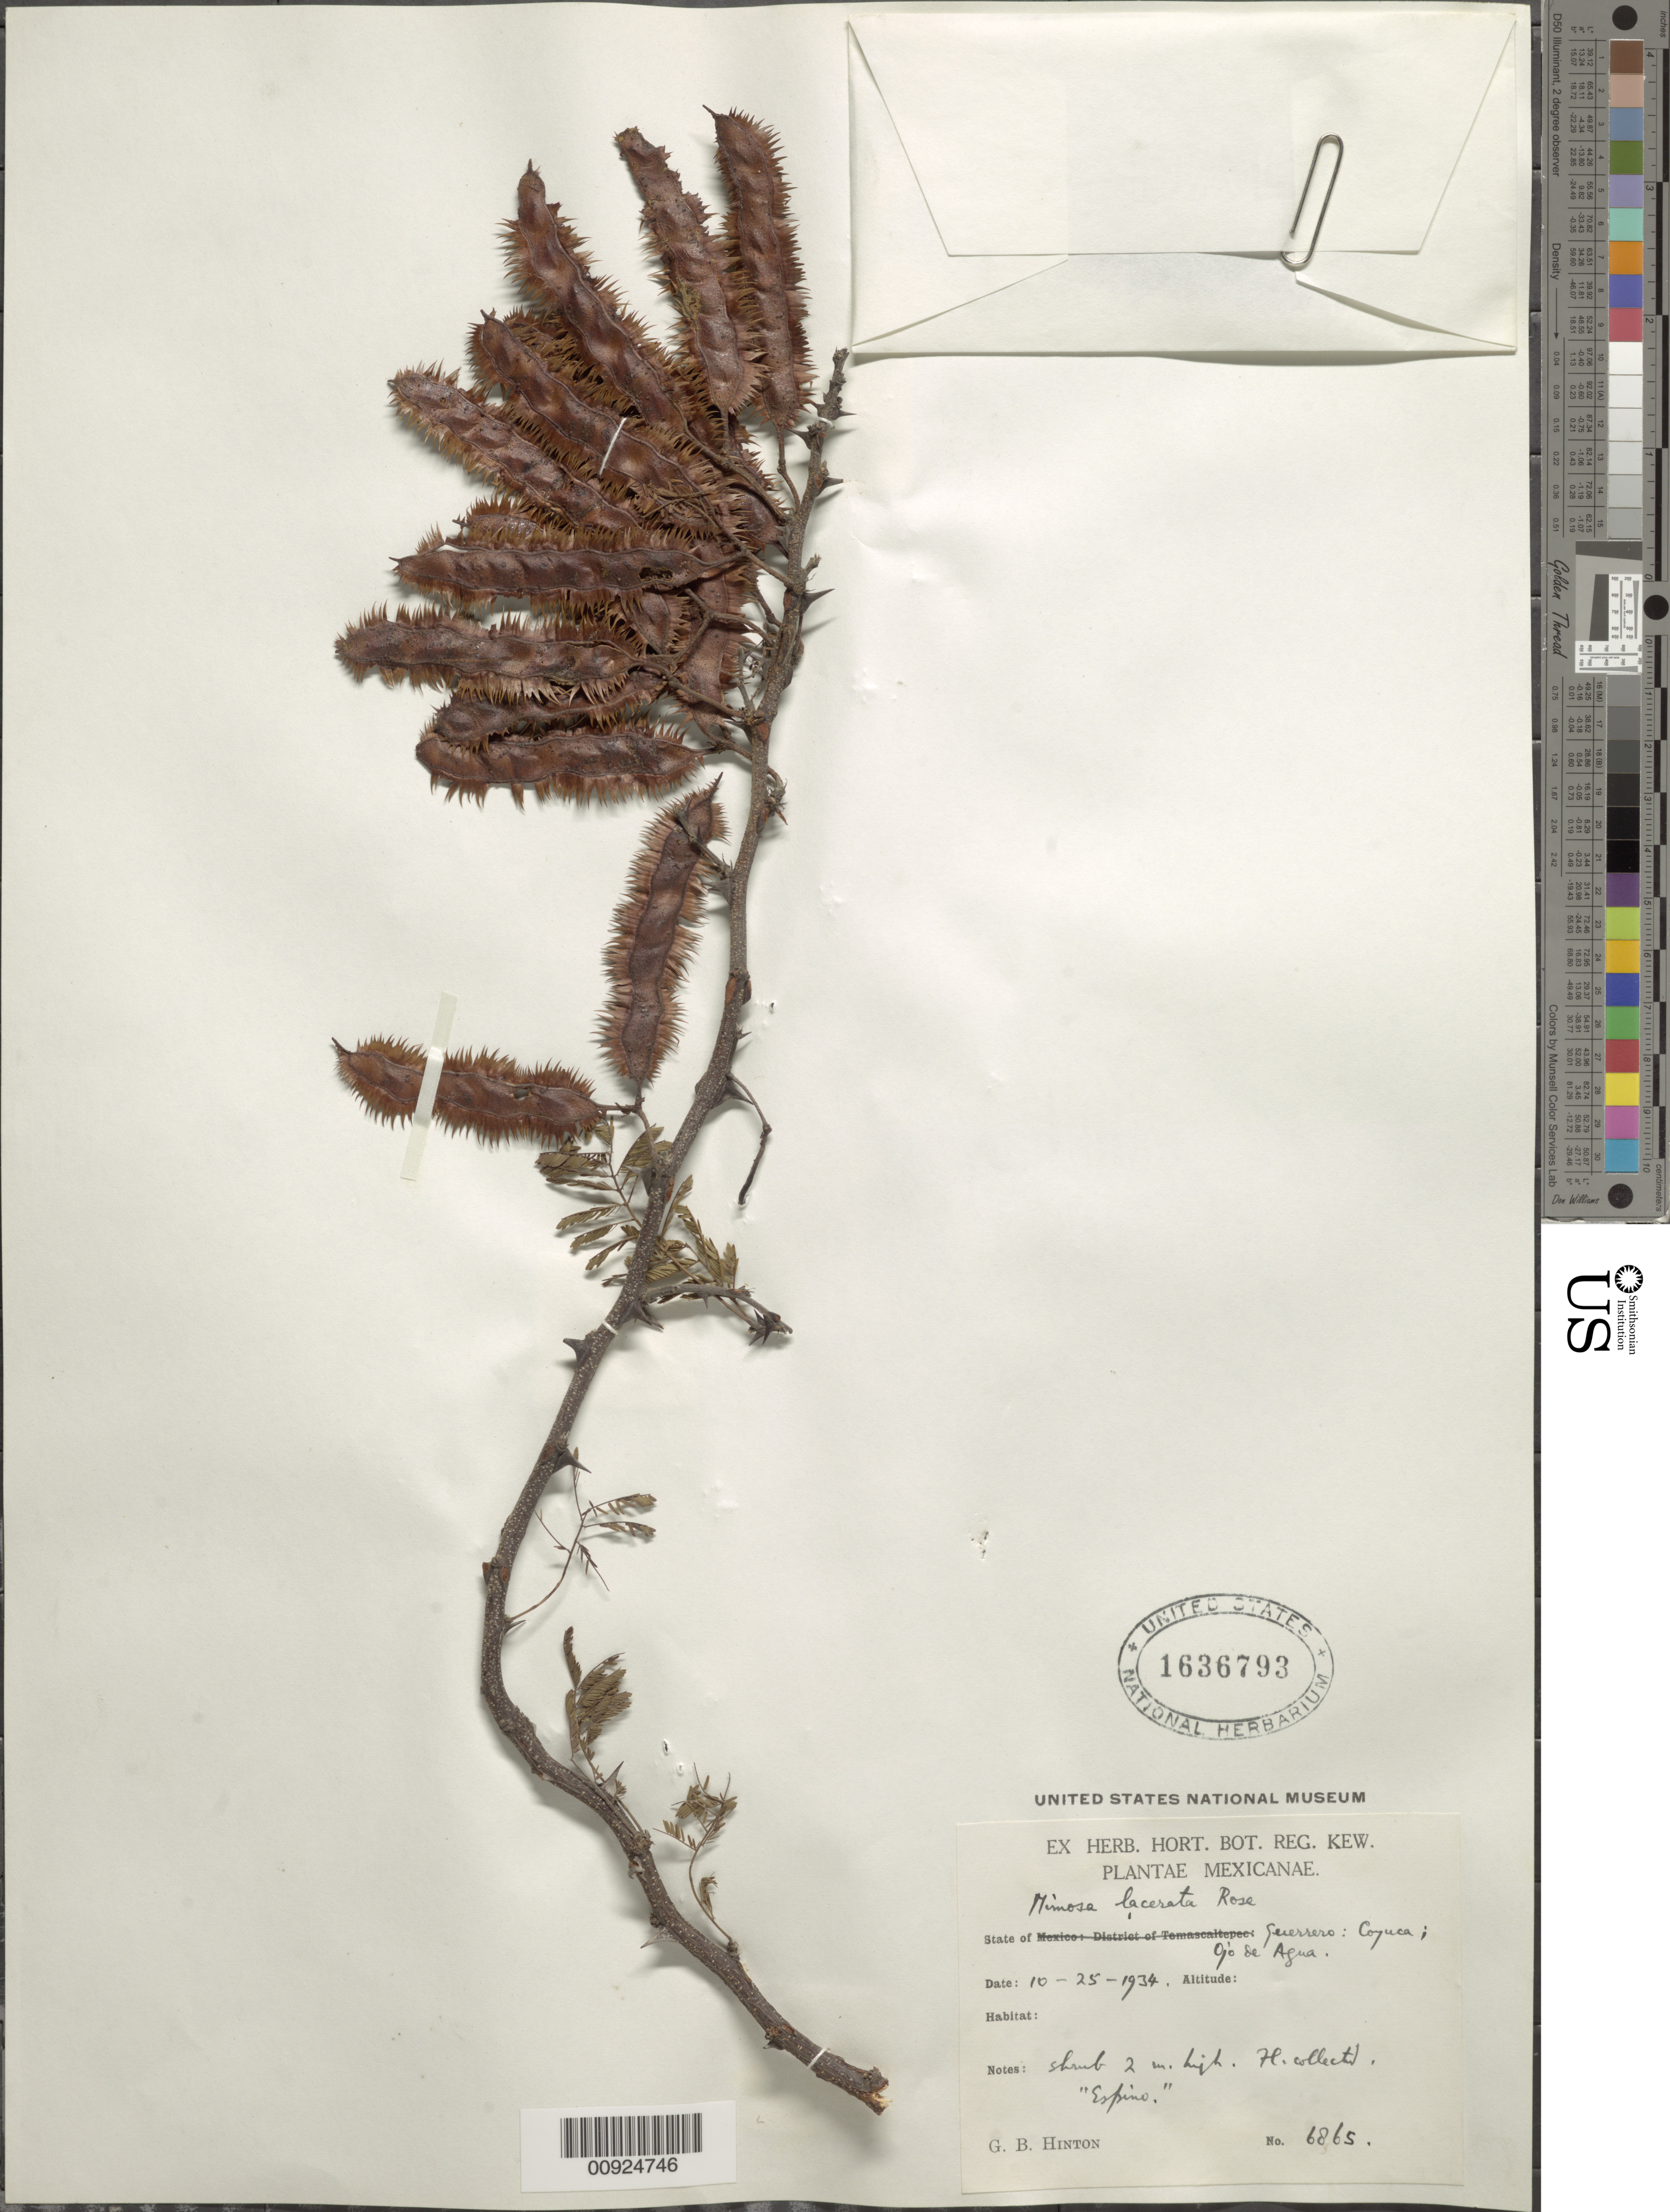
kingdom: Plantae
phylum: Tracheophyta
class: Magnoliopsida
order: Fabales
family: Fabaceae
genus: Mimosa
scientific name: Mimosa lacerata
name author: Rose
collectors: G. B. Hinton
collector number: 6865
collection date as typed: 25 Oct 1934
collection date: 1934-10-25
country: Mexico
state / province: Guerrero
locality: State of Guerrero: Coyuca; Ojo de Agua.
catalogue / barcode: US 1636793